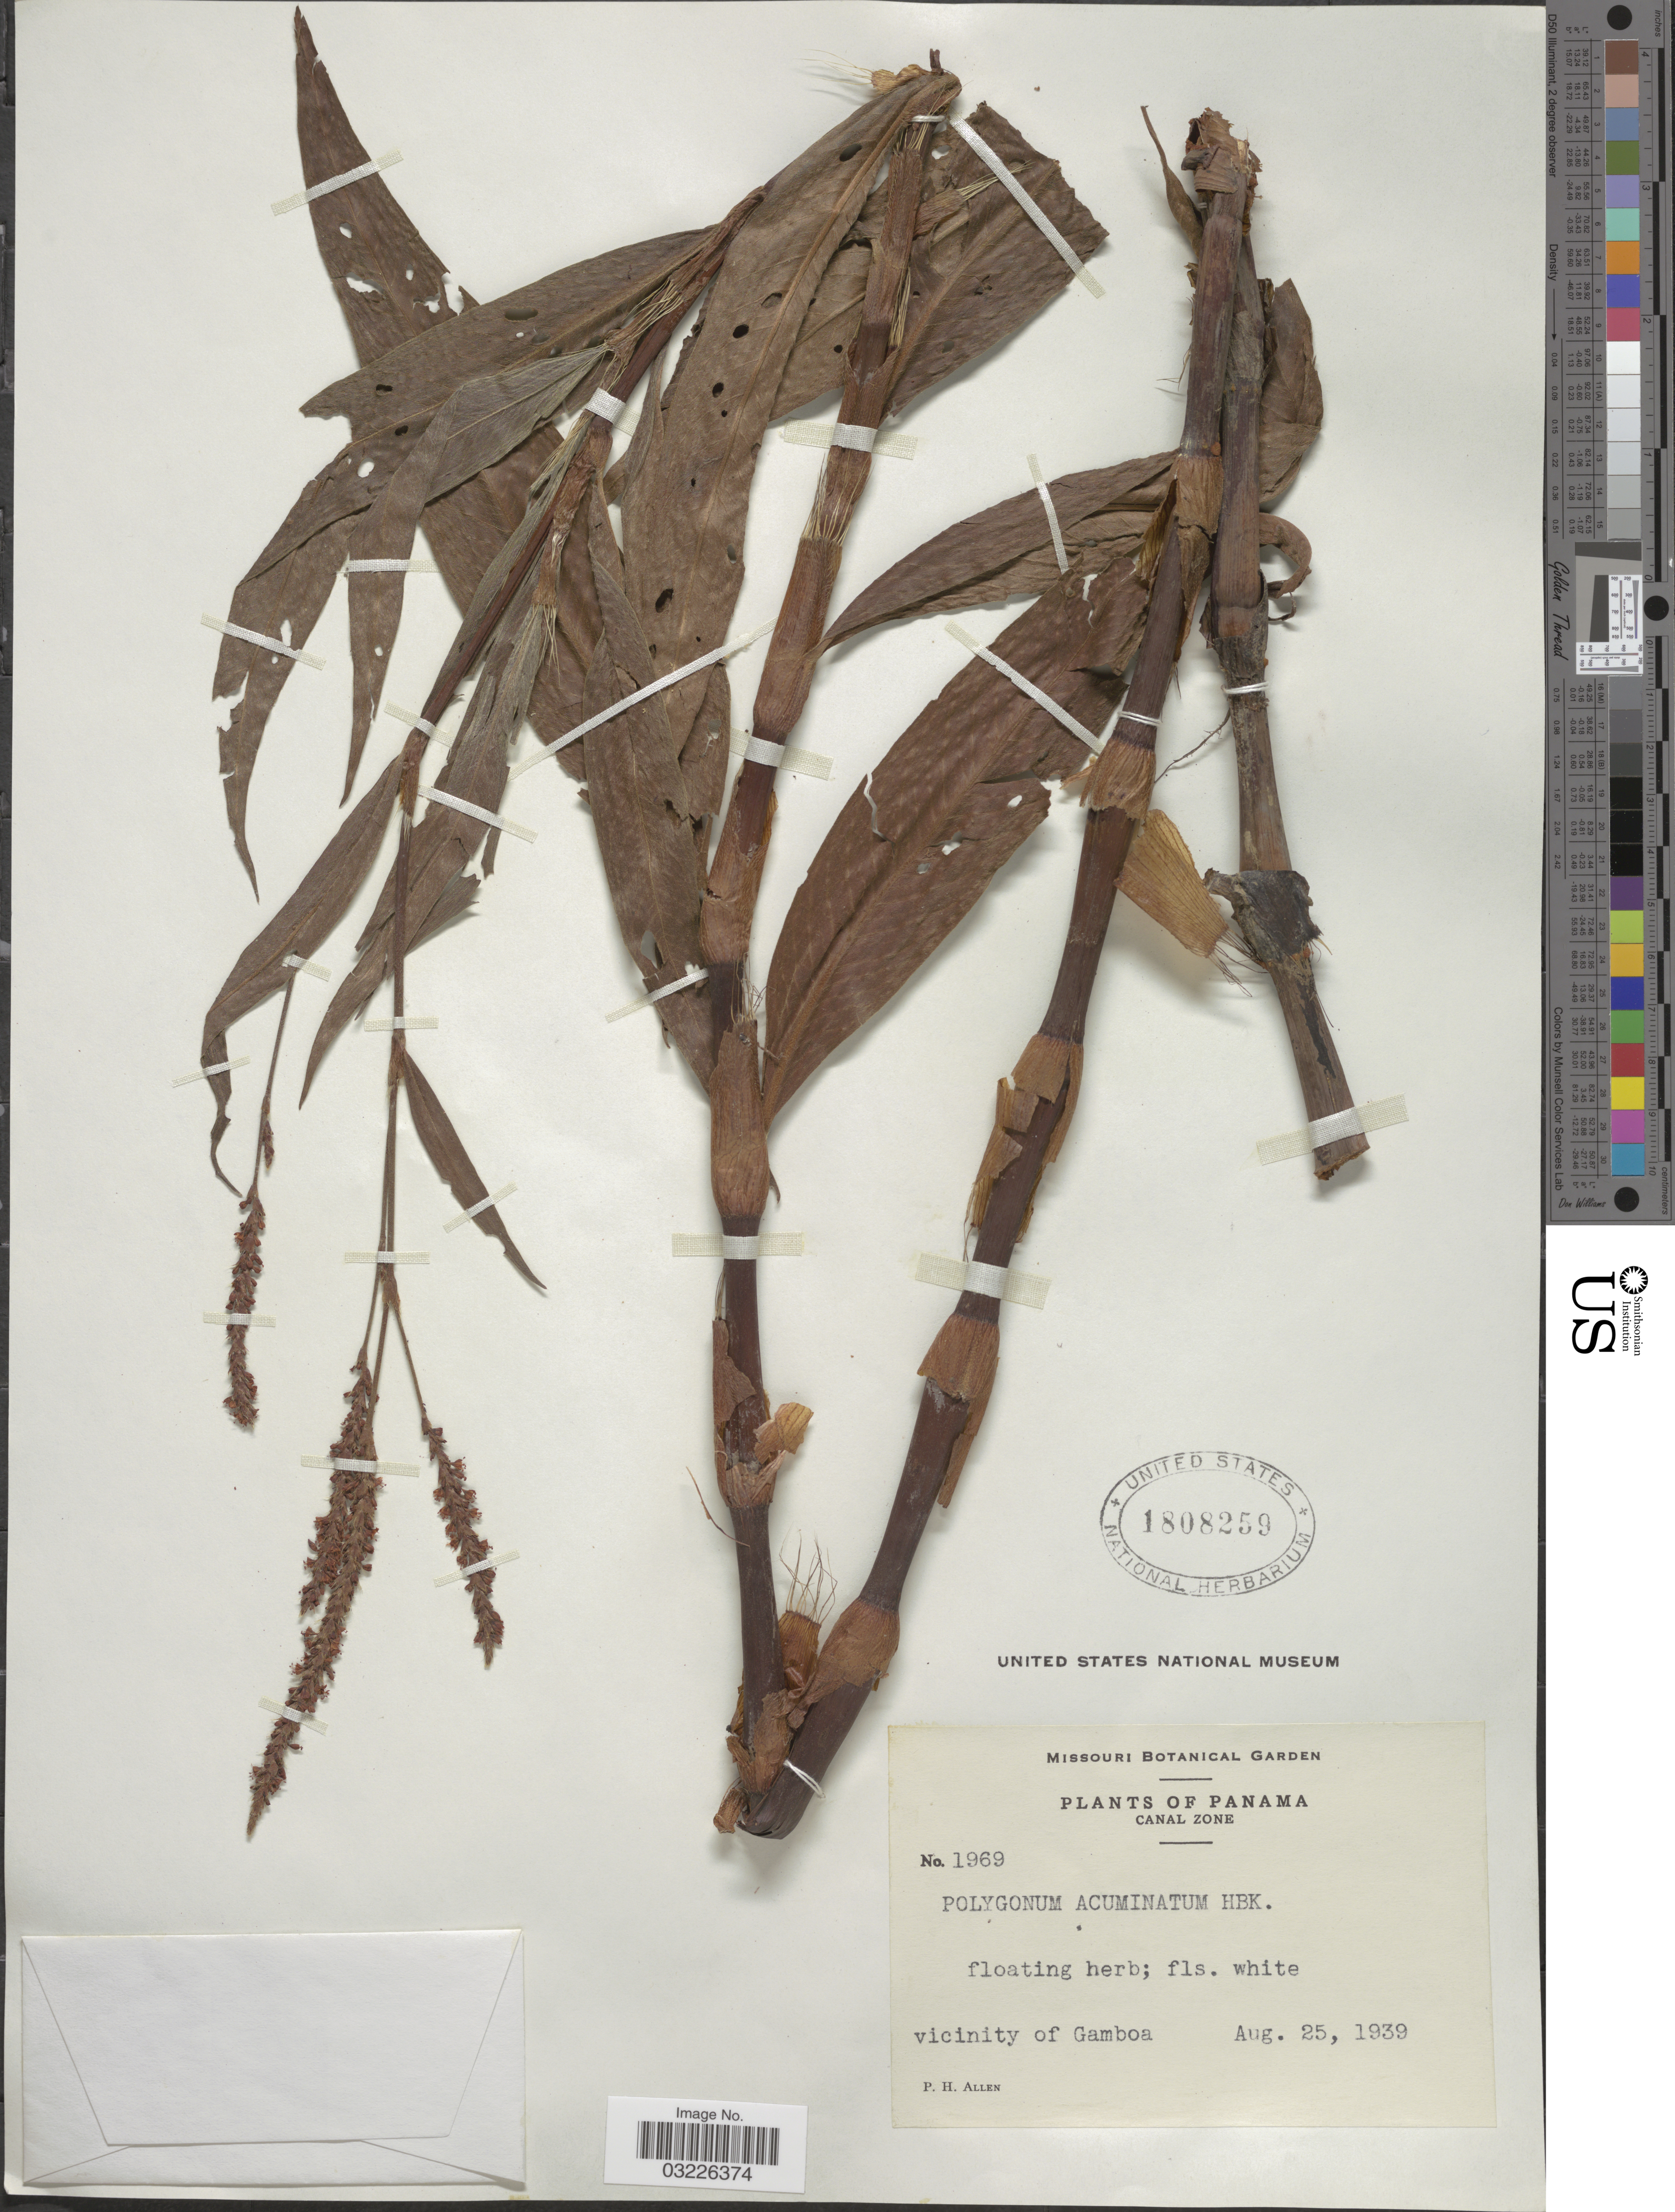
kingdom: Plantae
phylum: Tracheophyta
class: Magnoliopsida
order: Caryophyllales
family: Polygonaceae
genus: Polygonum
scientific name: Polygonum acuminatum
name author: Kunth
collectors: P. H. Allen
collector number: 1969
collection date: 1939-08-25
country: Panama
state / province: Colón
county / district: Canal Zone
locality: Canal Zone, vicinity of Gamboa.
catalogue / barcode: US 1808259